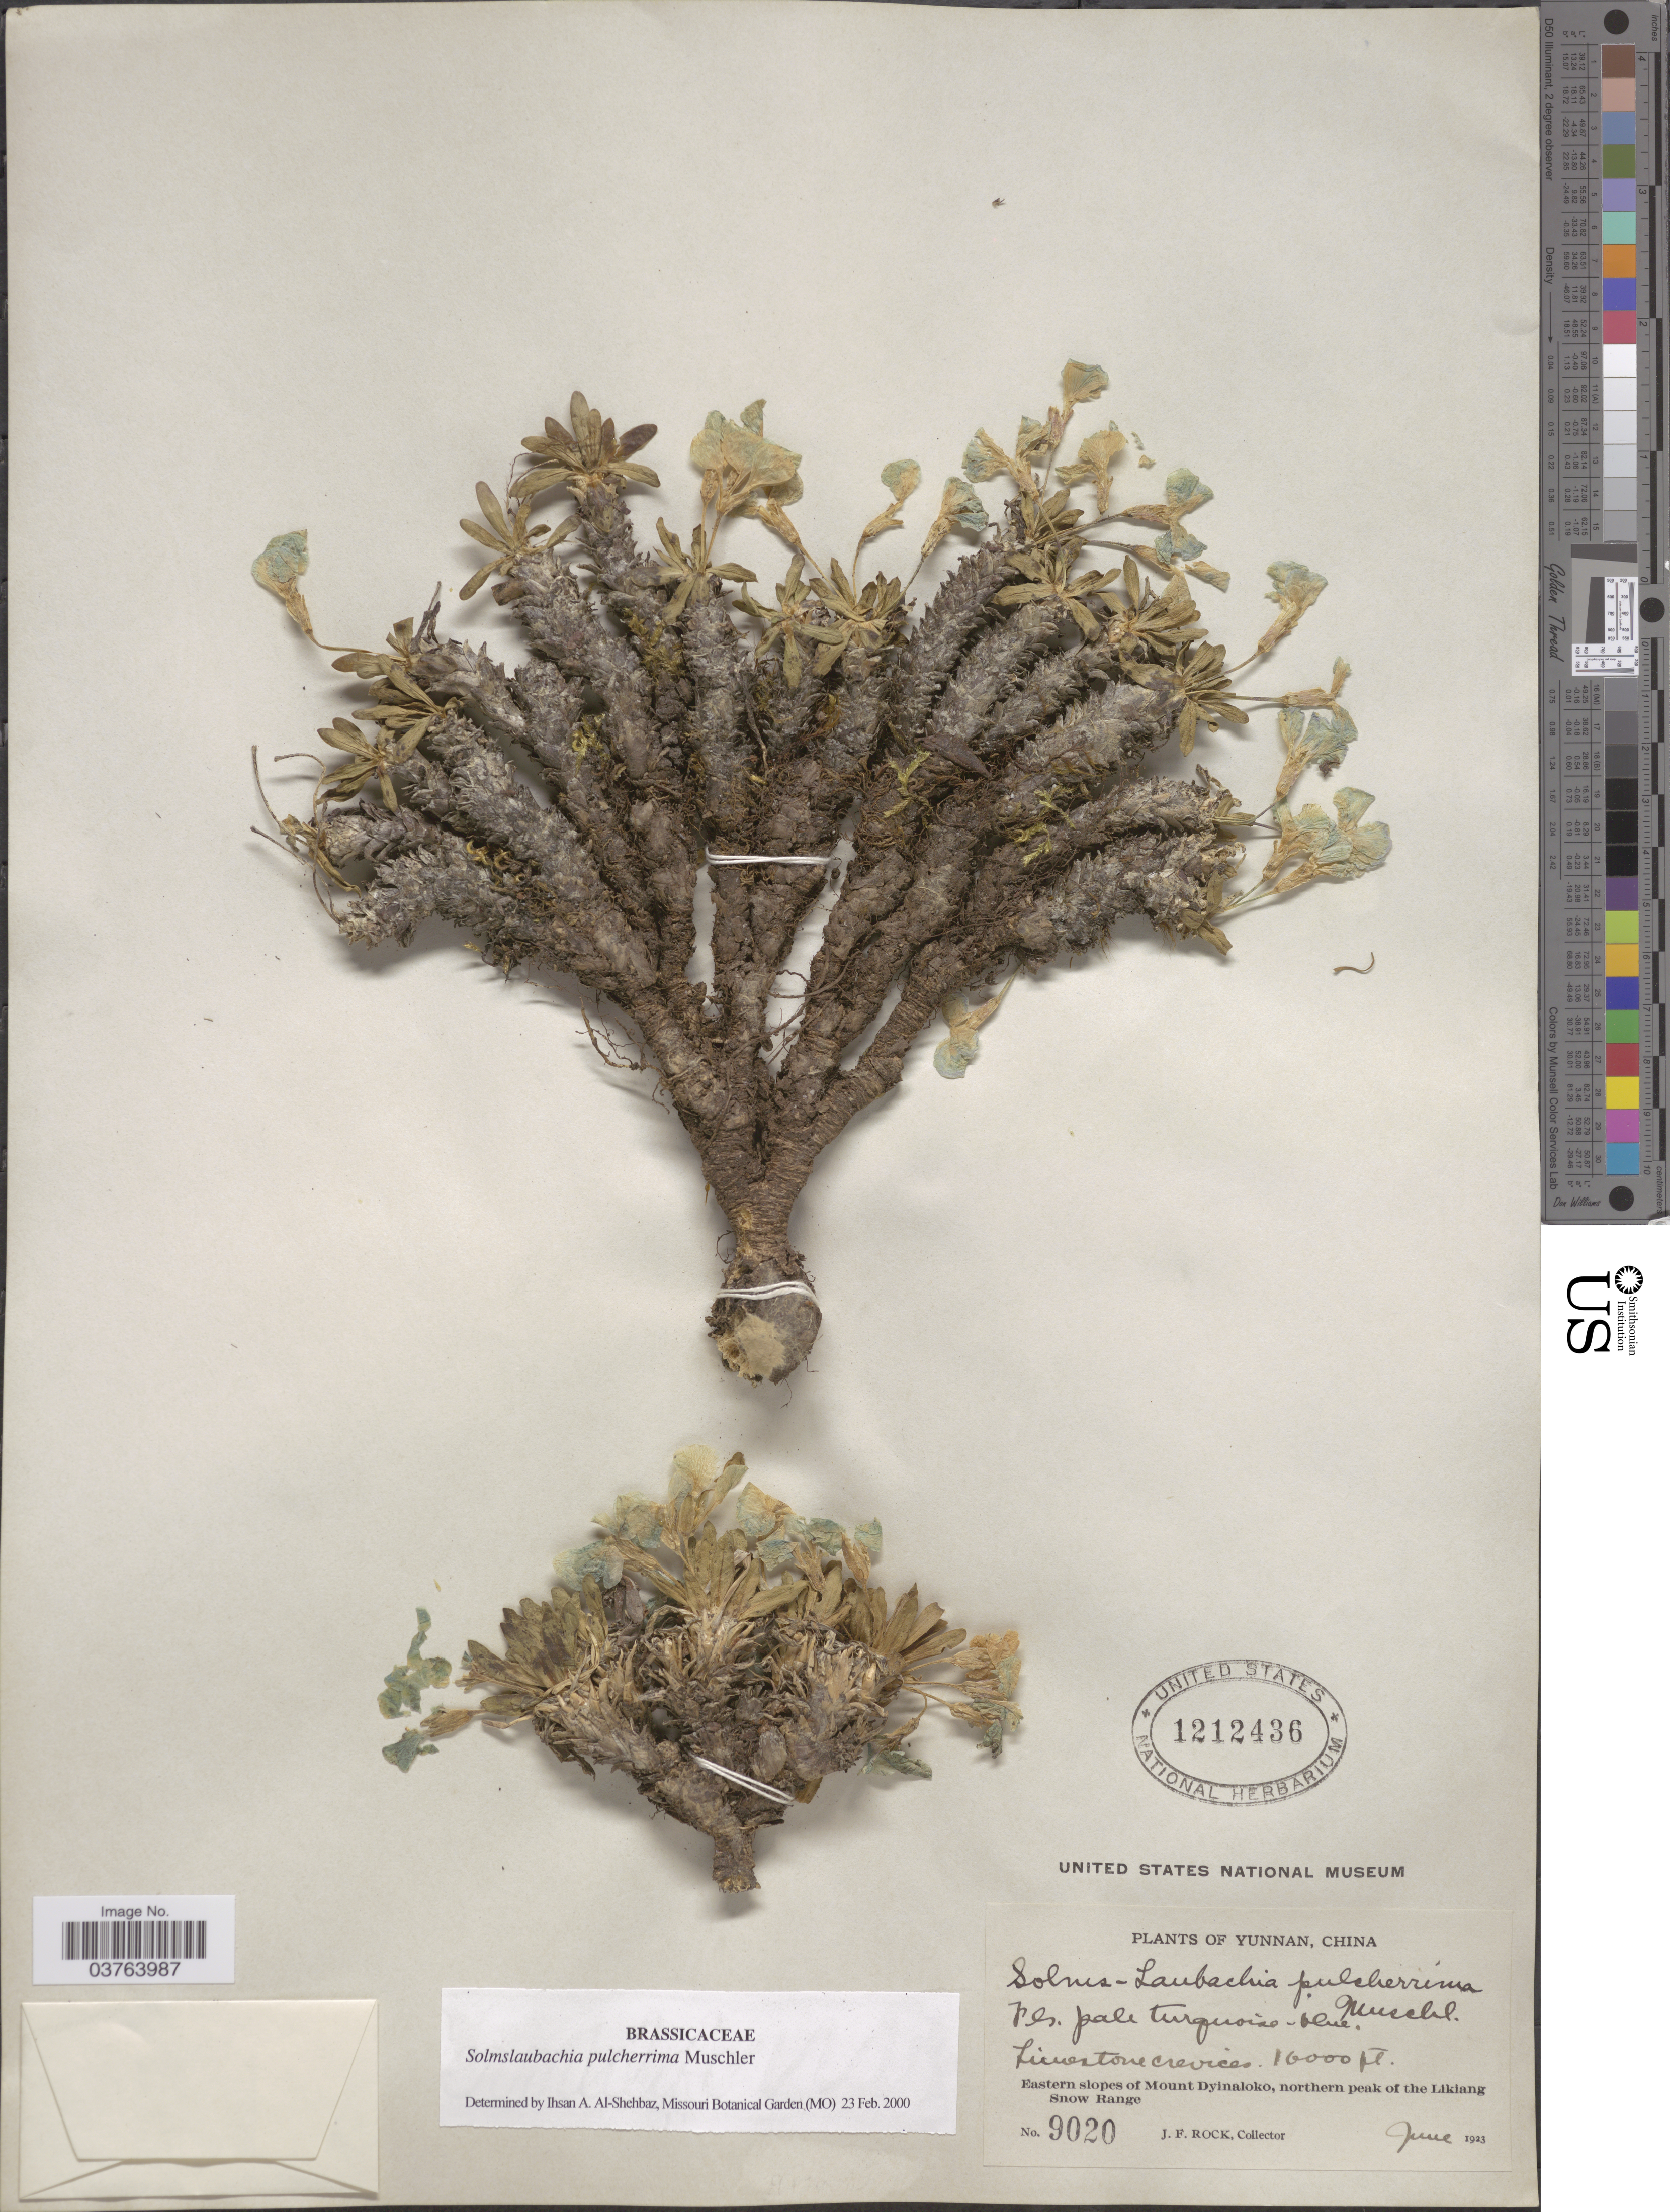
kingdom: Plantae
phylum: Tracheophyta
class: Magnoliopsida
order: Brassicales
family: Brassicaceae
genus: Solms-Laubachia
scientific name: Solms-laubachia pulcherrima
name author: Muschl.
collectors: J. Rock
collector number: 9020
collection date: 1923-06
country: China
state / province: Yunnan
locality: Eastern slopes of Mount Dyinaloko, northern peak of the Likiang Snow Range.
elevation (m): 4877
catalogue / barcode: US 1212436